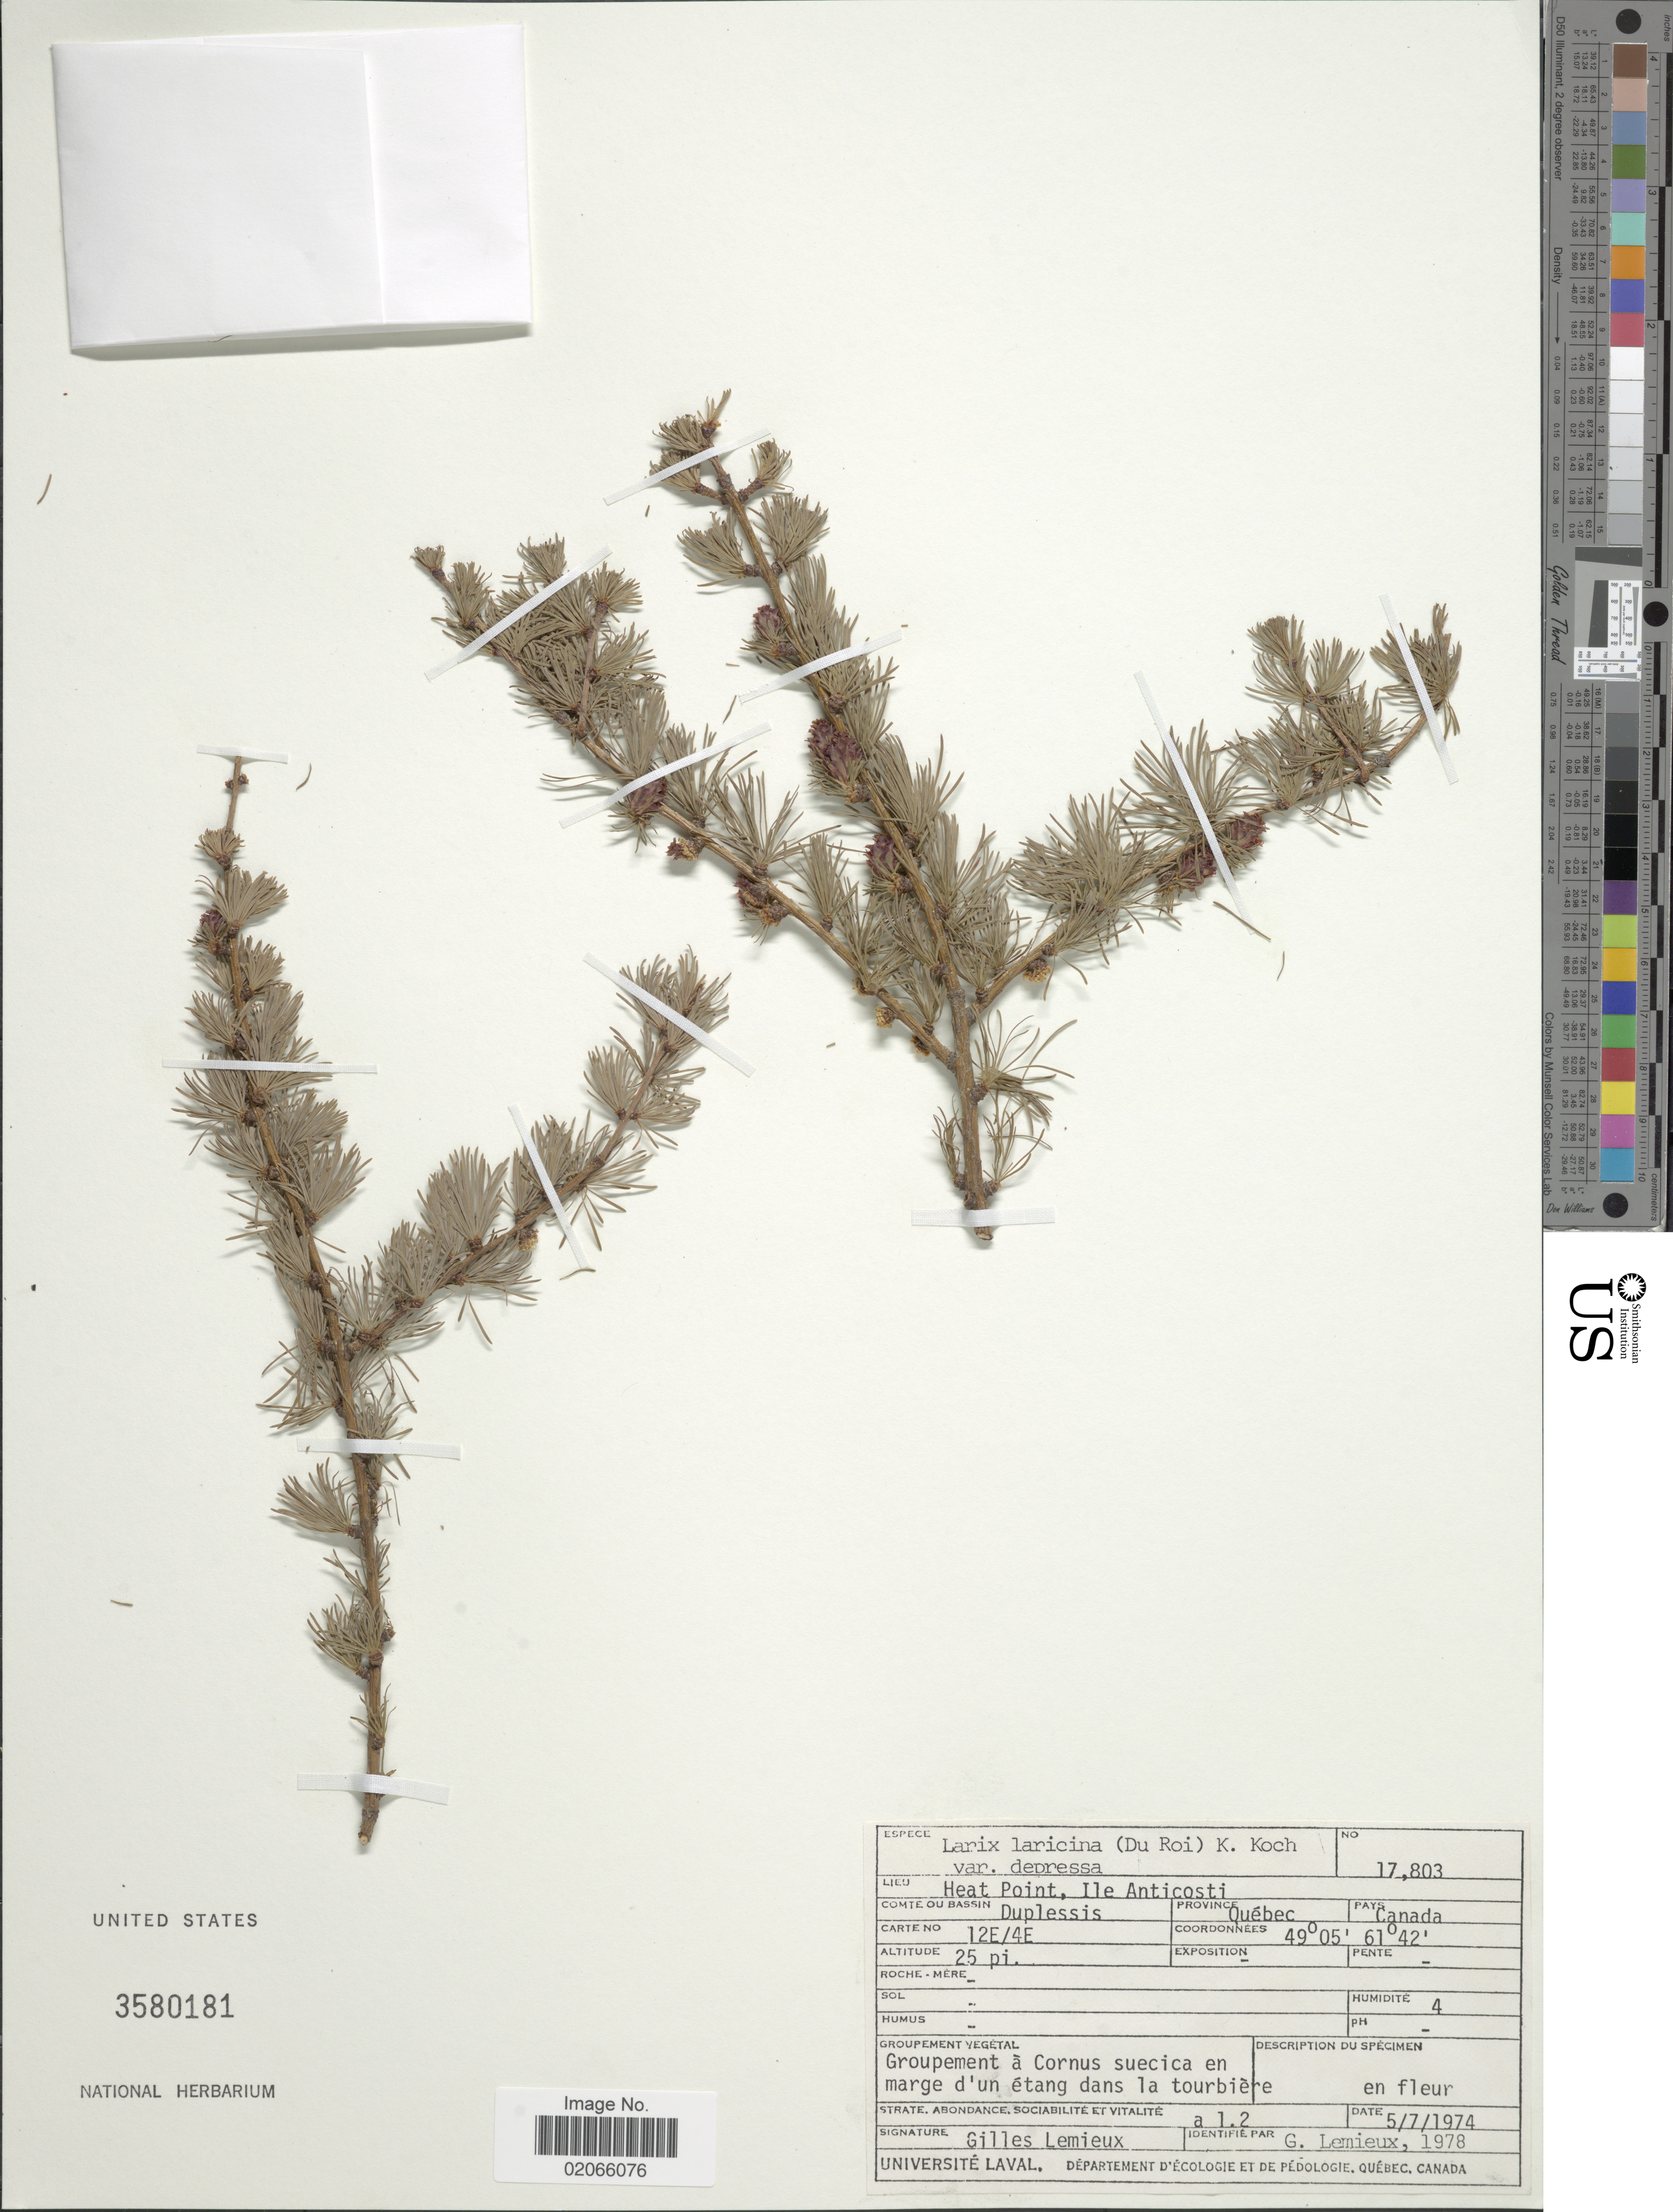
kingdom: Plantae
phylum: Tracheophyta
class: Pinopsida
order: Pinales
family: Pinaceae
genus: Larix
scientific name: Larix laricina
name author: (Du Roi) K. Koch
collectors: G. Lemieux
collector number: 17803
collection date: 1974-07-05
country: Canada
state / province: Quebec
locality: Heat Point, Ile Anticosti, Province, Quebec, Pays Canada.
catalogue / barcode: US 3580181